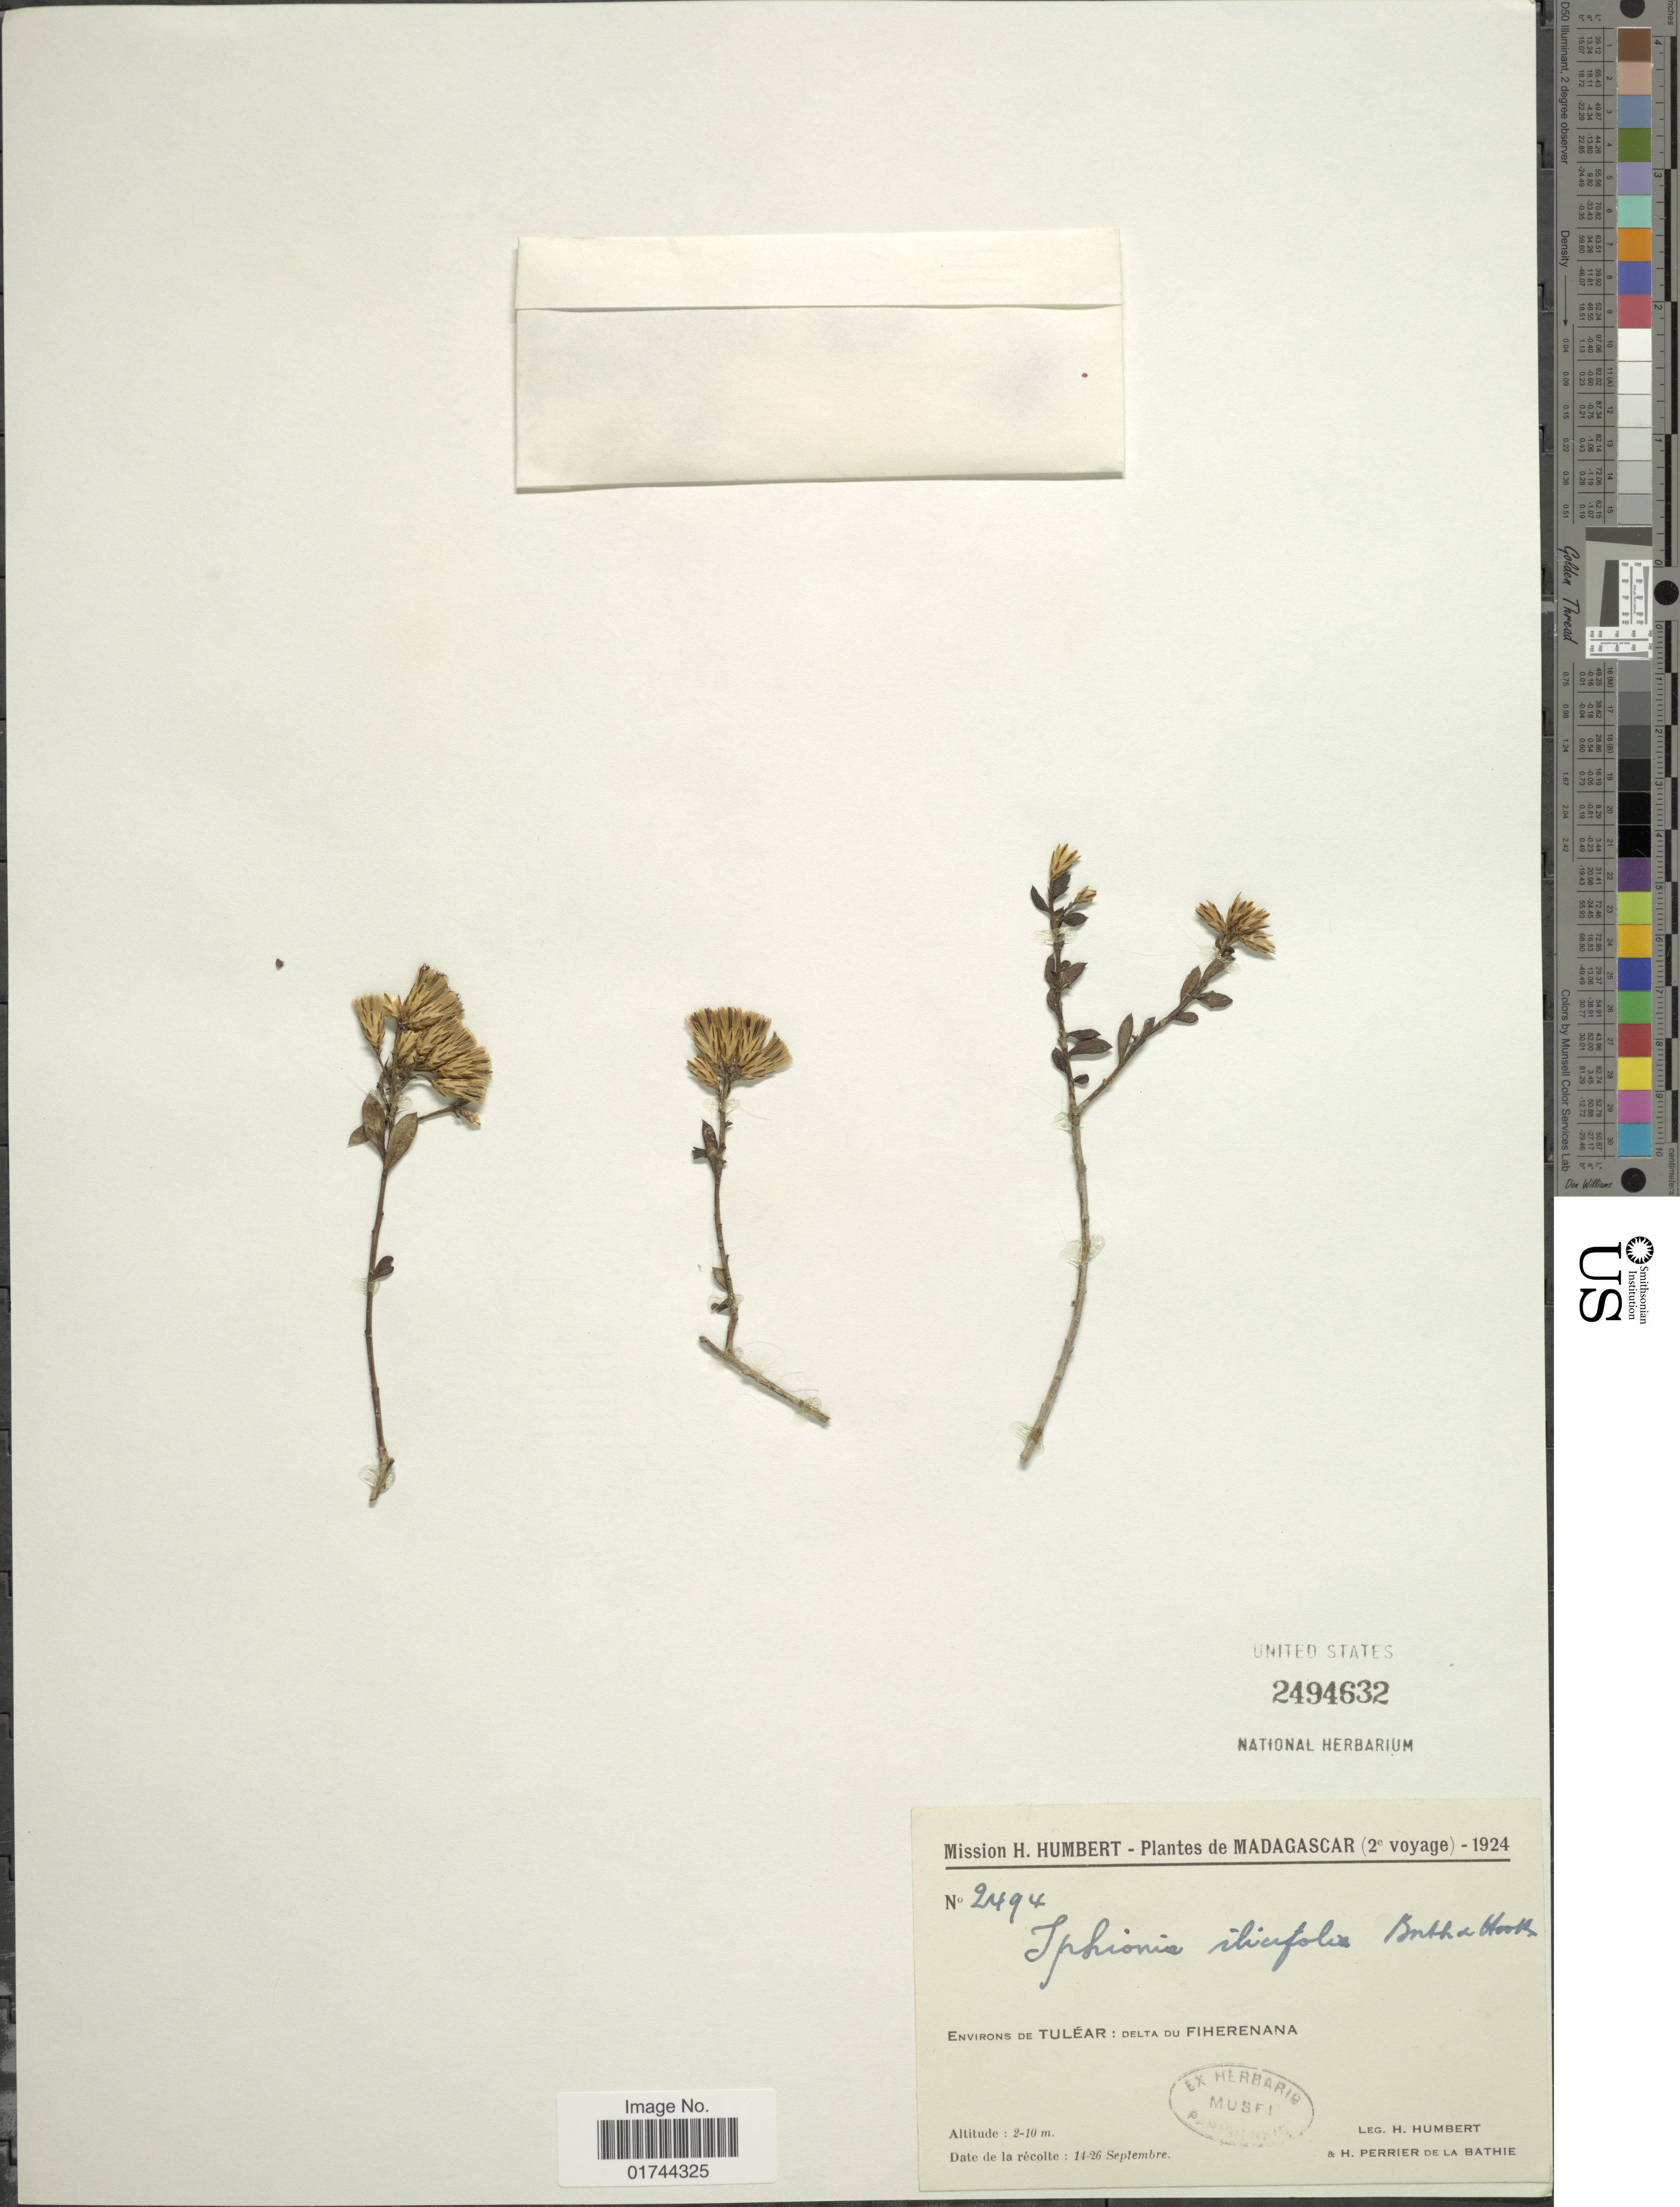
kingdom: Plantae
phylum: Tracheophyta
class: Magnoliopsida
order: Asterales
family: Asteraceae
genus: Iphiona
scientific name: Iphiona ilicifolia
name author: Benth. & Hook. f.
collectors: H. Humbert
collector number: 2494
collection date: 1924-09-14/1924-09-26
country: Madagascar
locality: Madagascar, Environs de Tulear: Delta Du Fiherenana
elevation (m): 2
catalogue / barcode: US 2494632